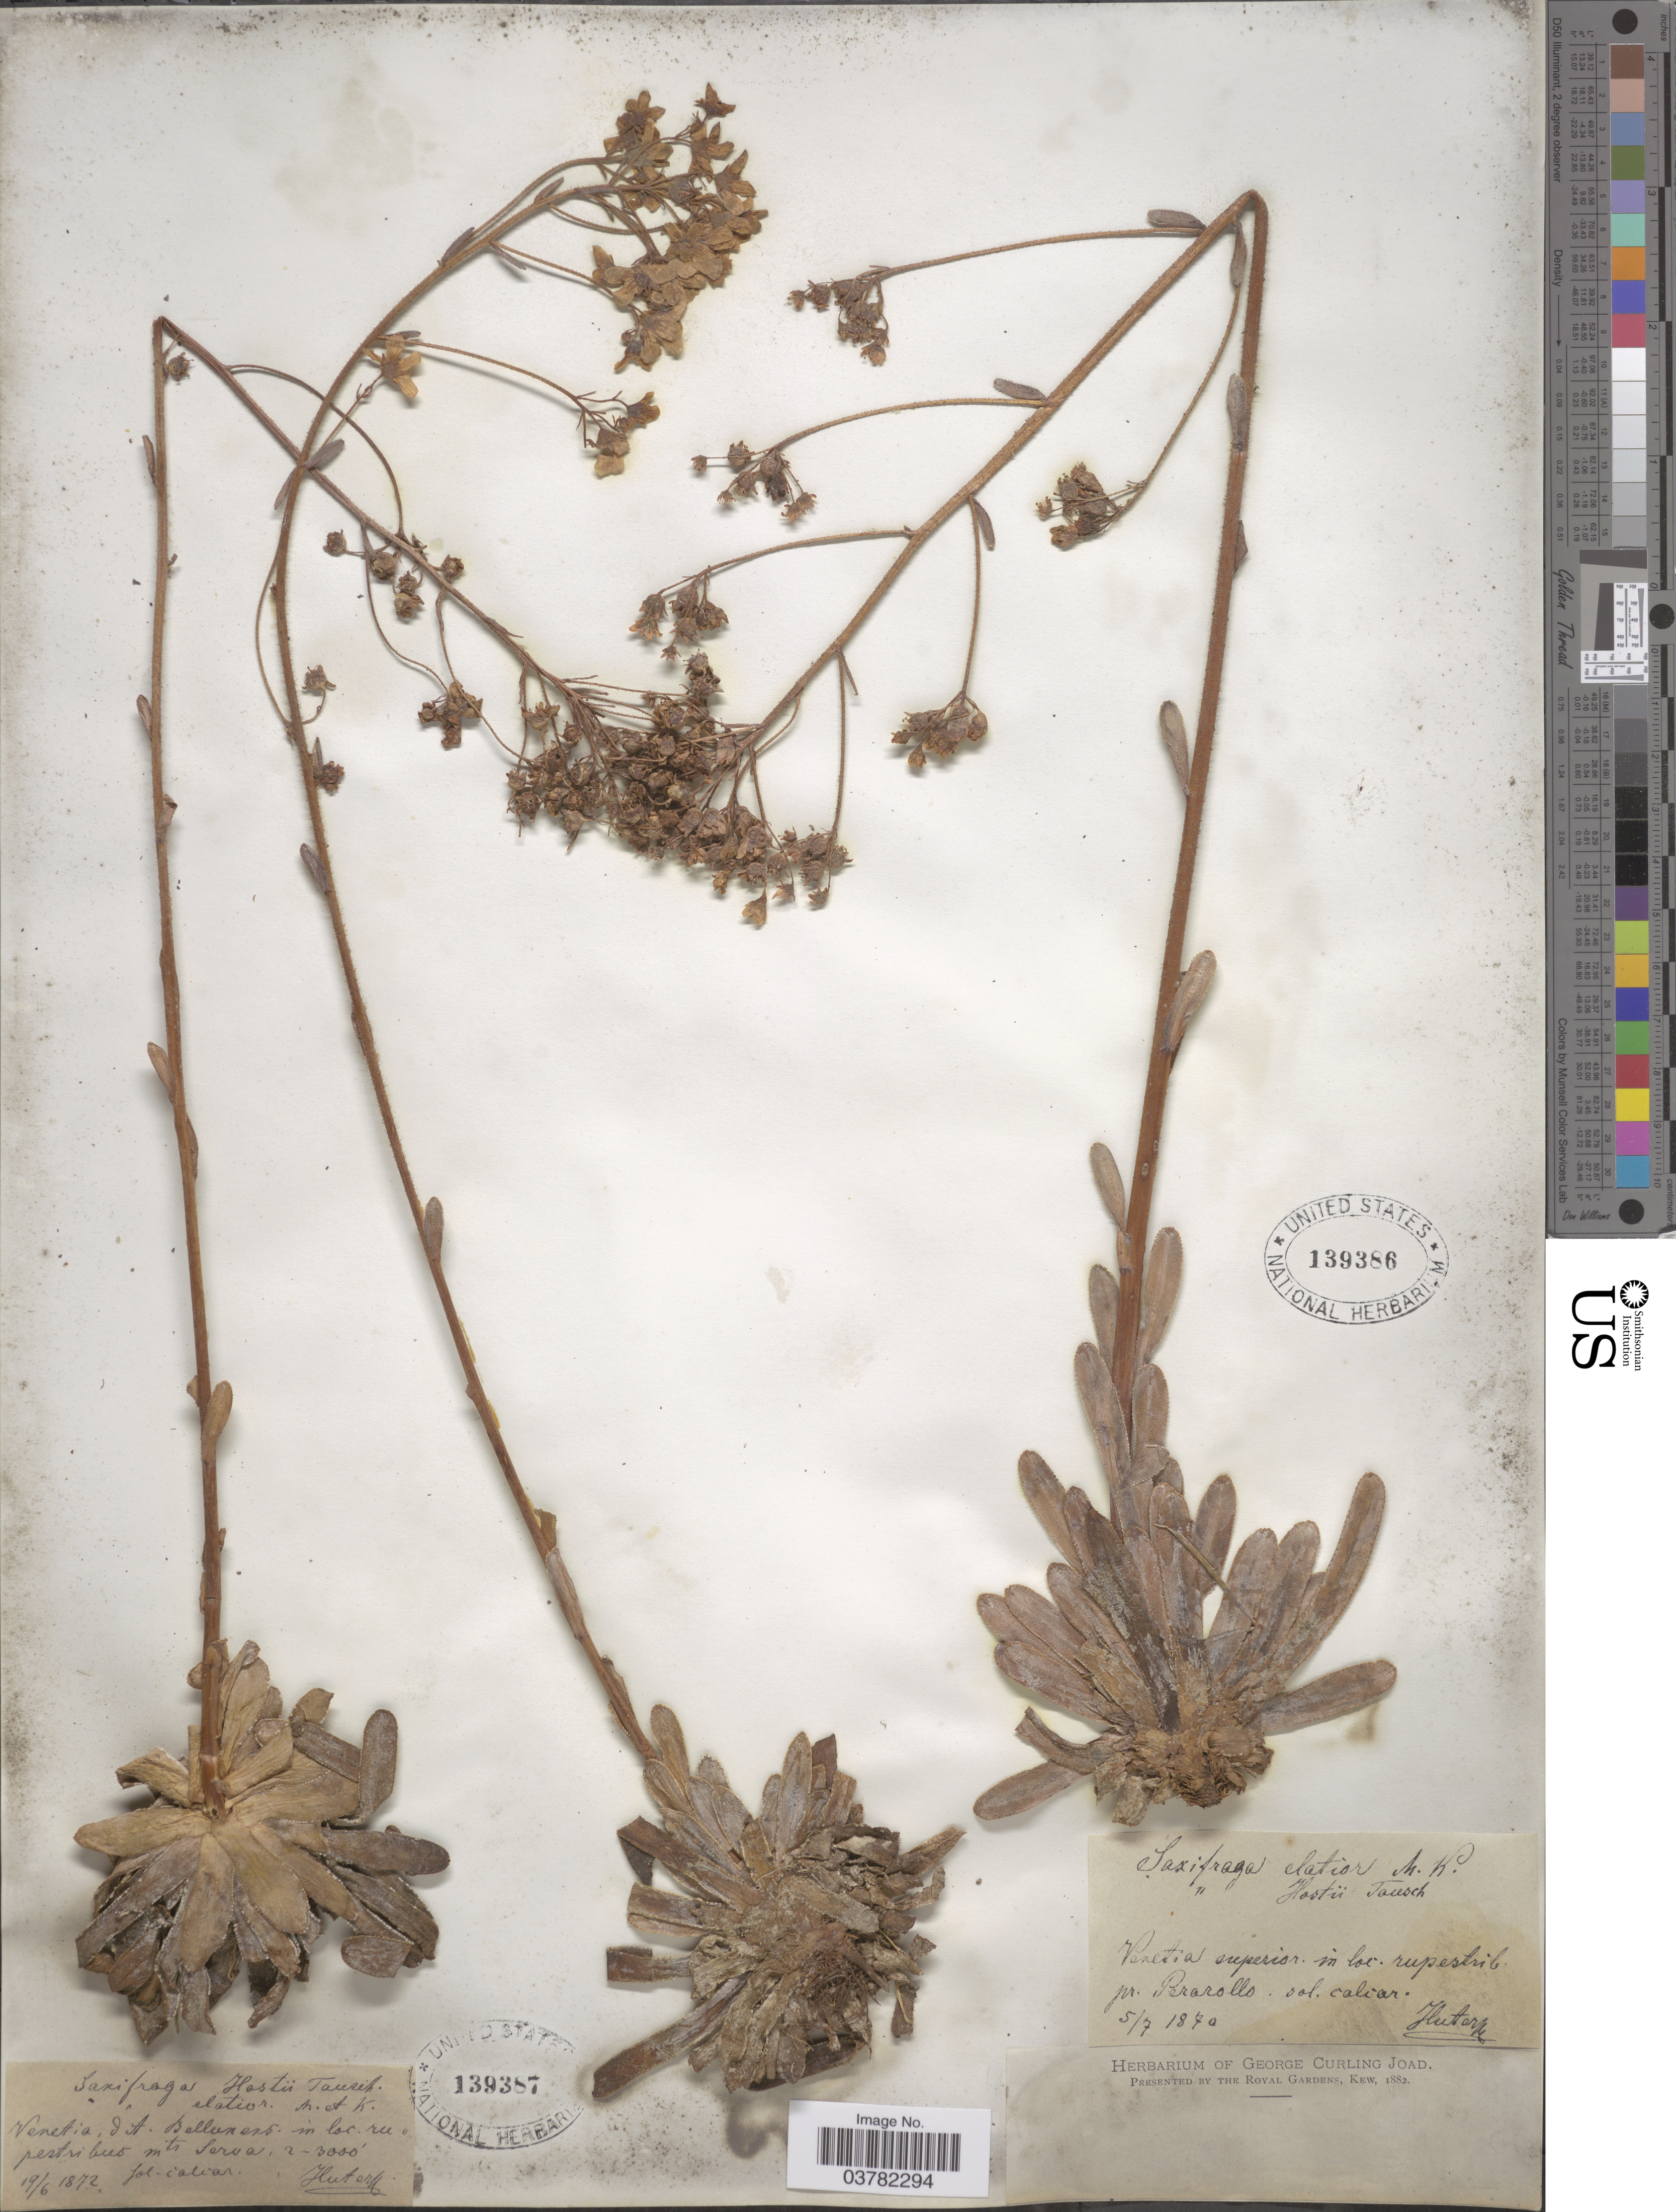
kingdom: Plantae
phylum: Tracheophyta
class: Magnoliopsida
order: Saxifragales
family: Saxifragaceae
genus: Saxifraga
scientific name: Saxifraga elatior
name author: Mert. & W.D.J. Koch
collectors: -. Huter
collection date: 1870-07-05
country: Italy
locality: Venetia superior. in loc. rupestribus. pr. Perarollo.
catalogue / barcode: US 139386-2